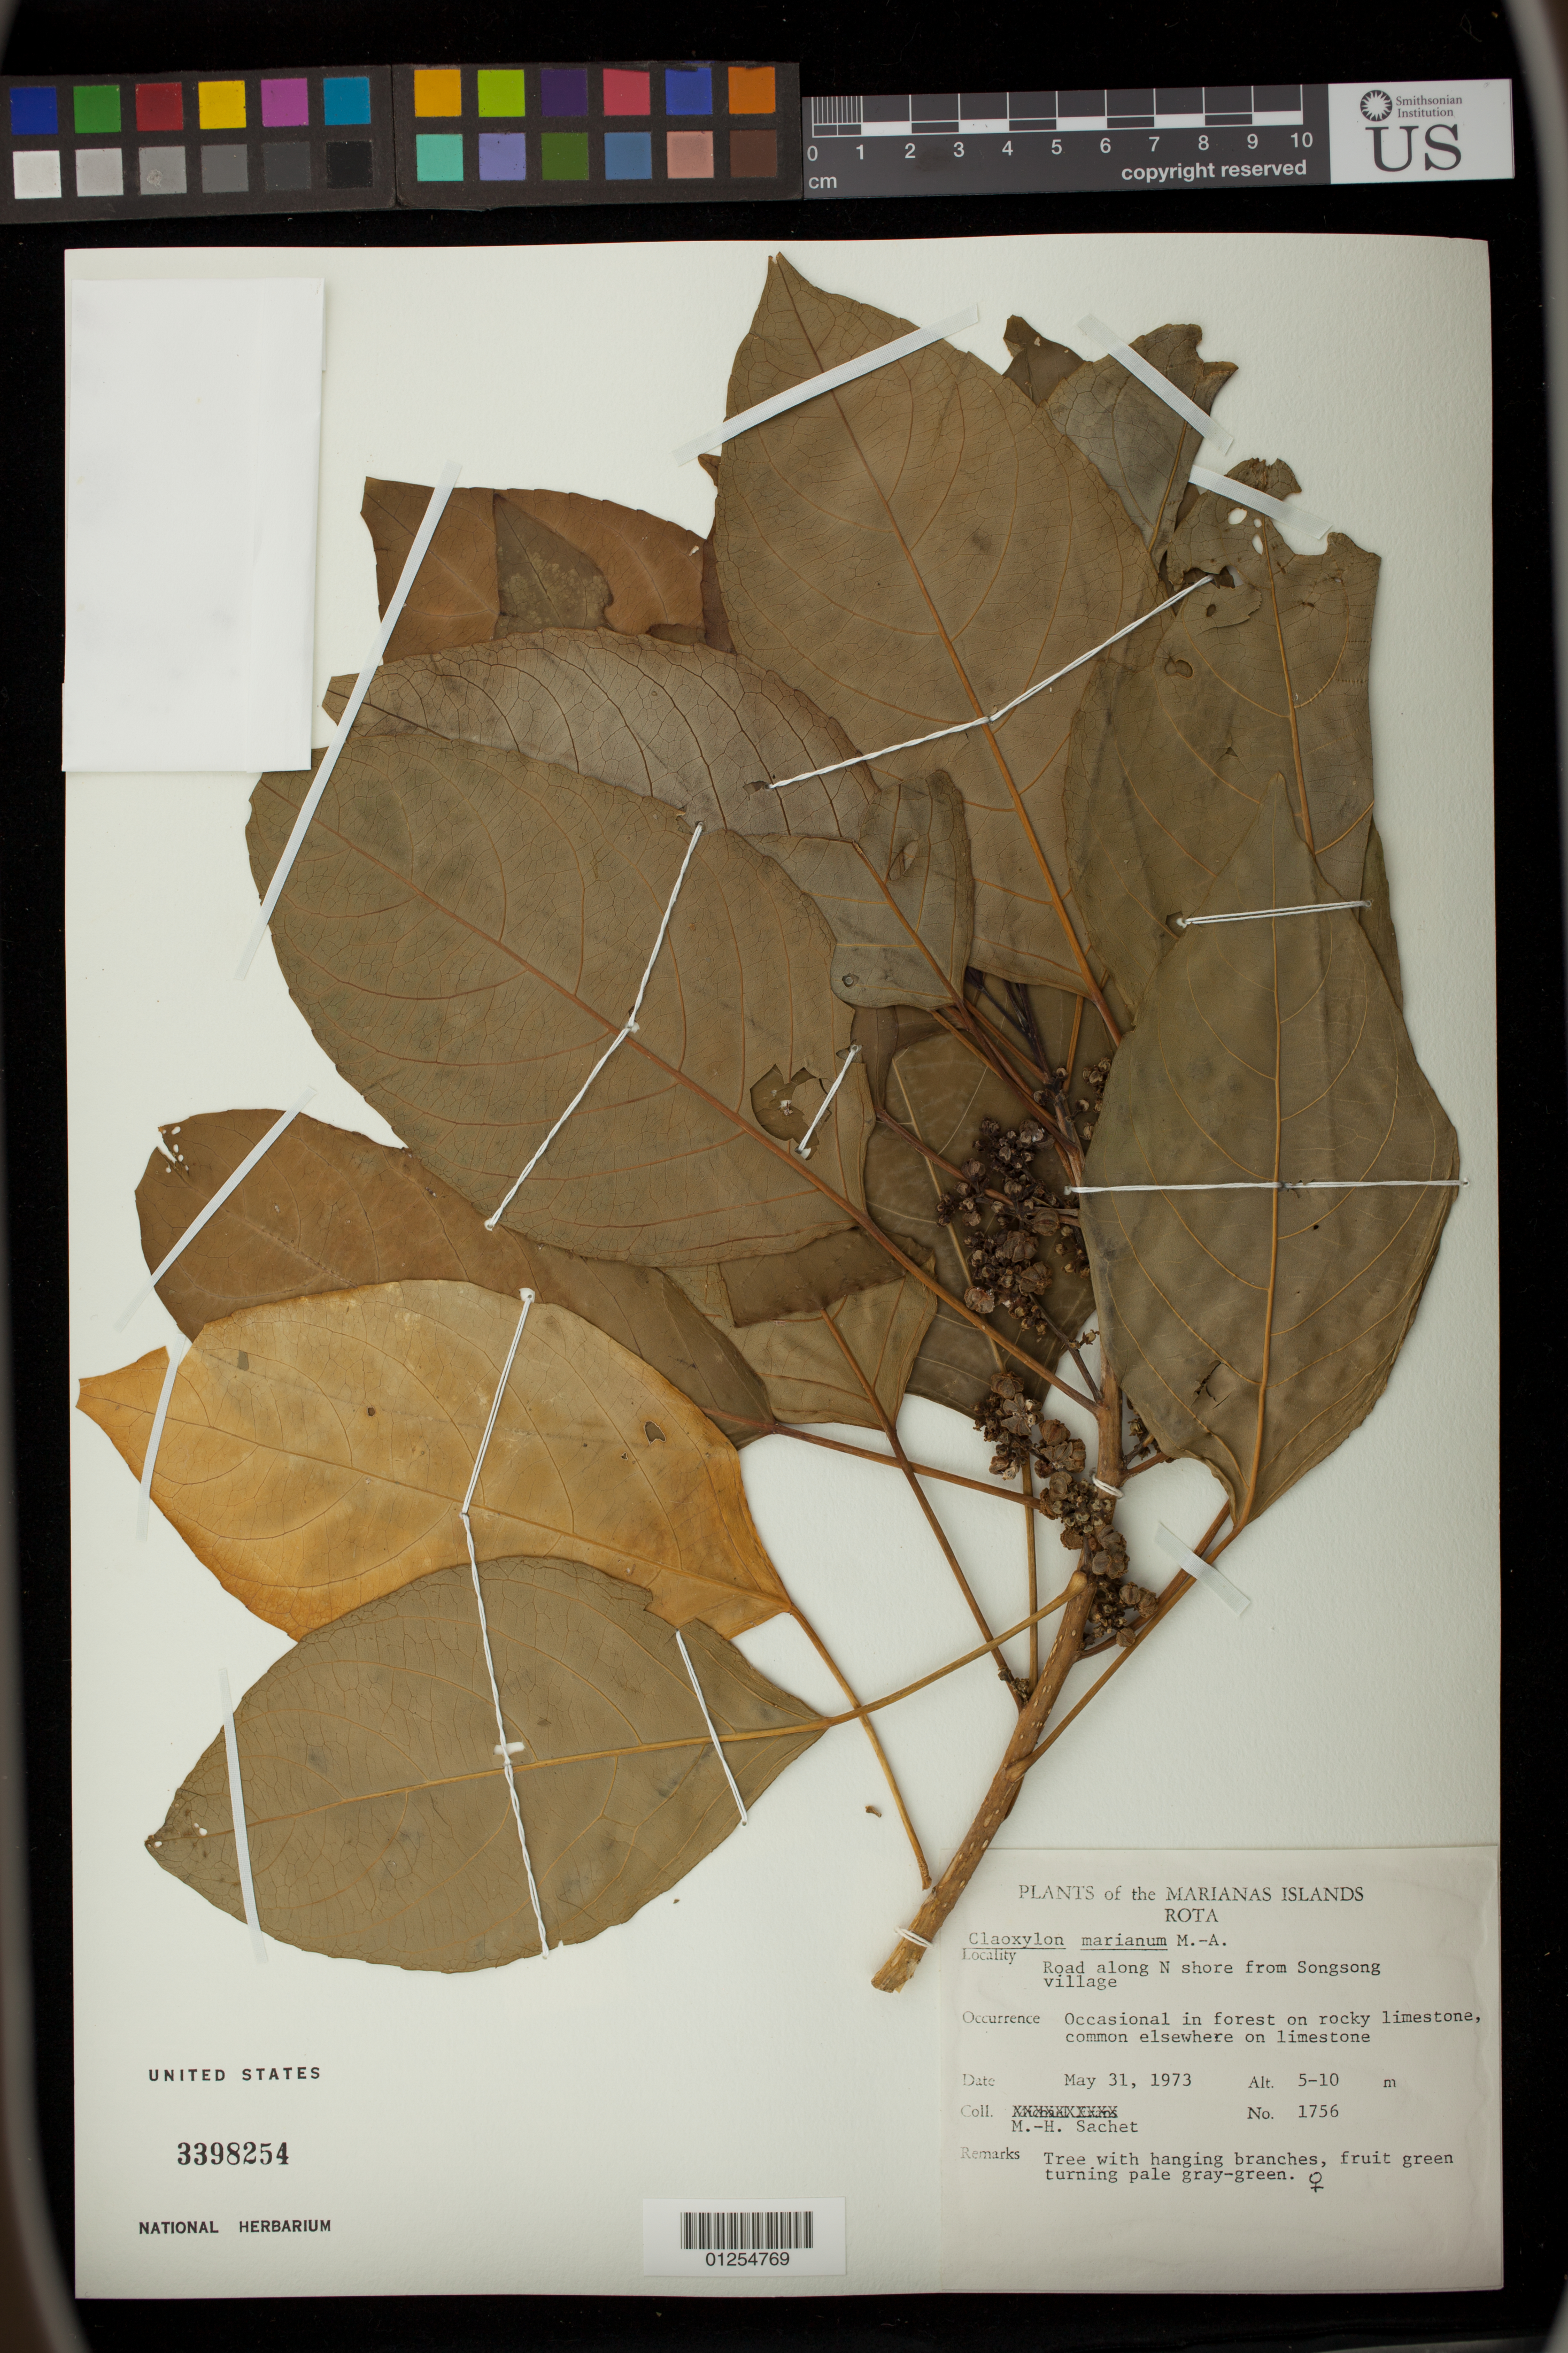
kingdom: Plantae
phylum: Tracheophyta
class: Magnoliopsida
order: Malpighiales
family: Euphorbiaceae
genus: Claoxylon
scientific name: Claoxylon marianum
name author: Müll. Arg.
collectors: M.-H. Sachet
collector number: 1756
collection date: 1973-05-31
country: Northern Mariana Islands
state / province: Rota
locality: Road along N shore from Songsong village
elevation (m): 5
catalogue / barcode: US 3398254